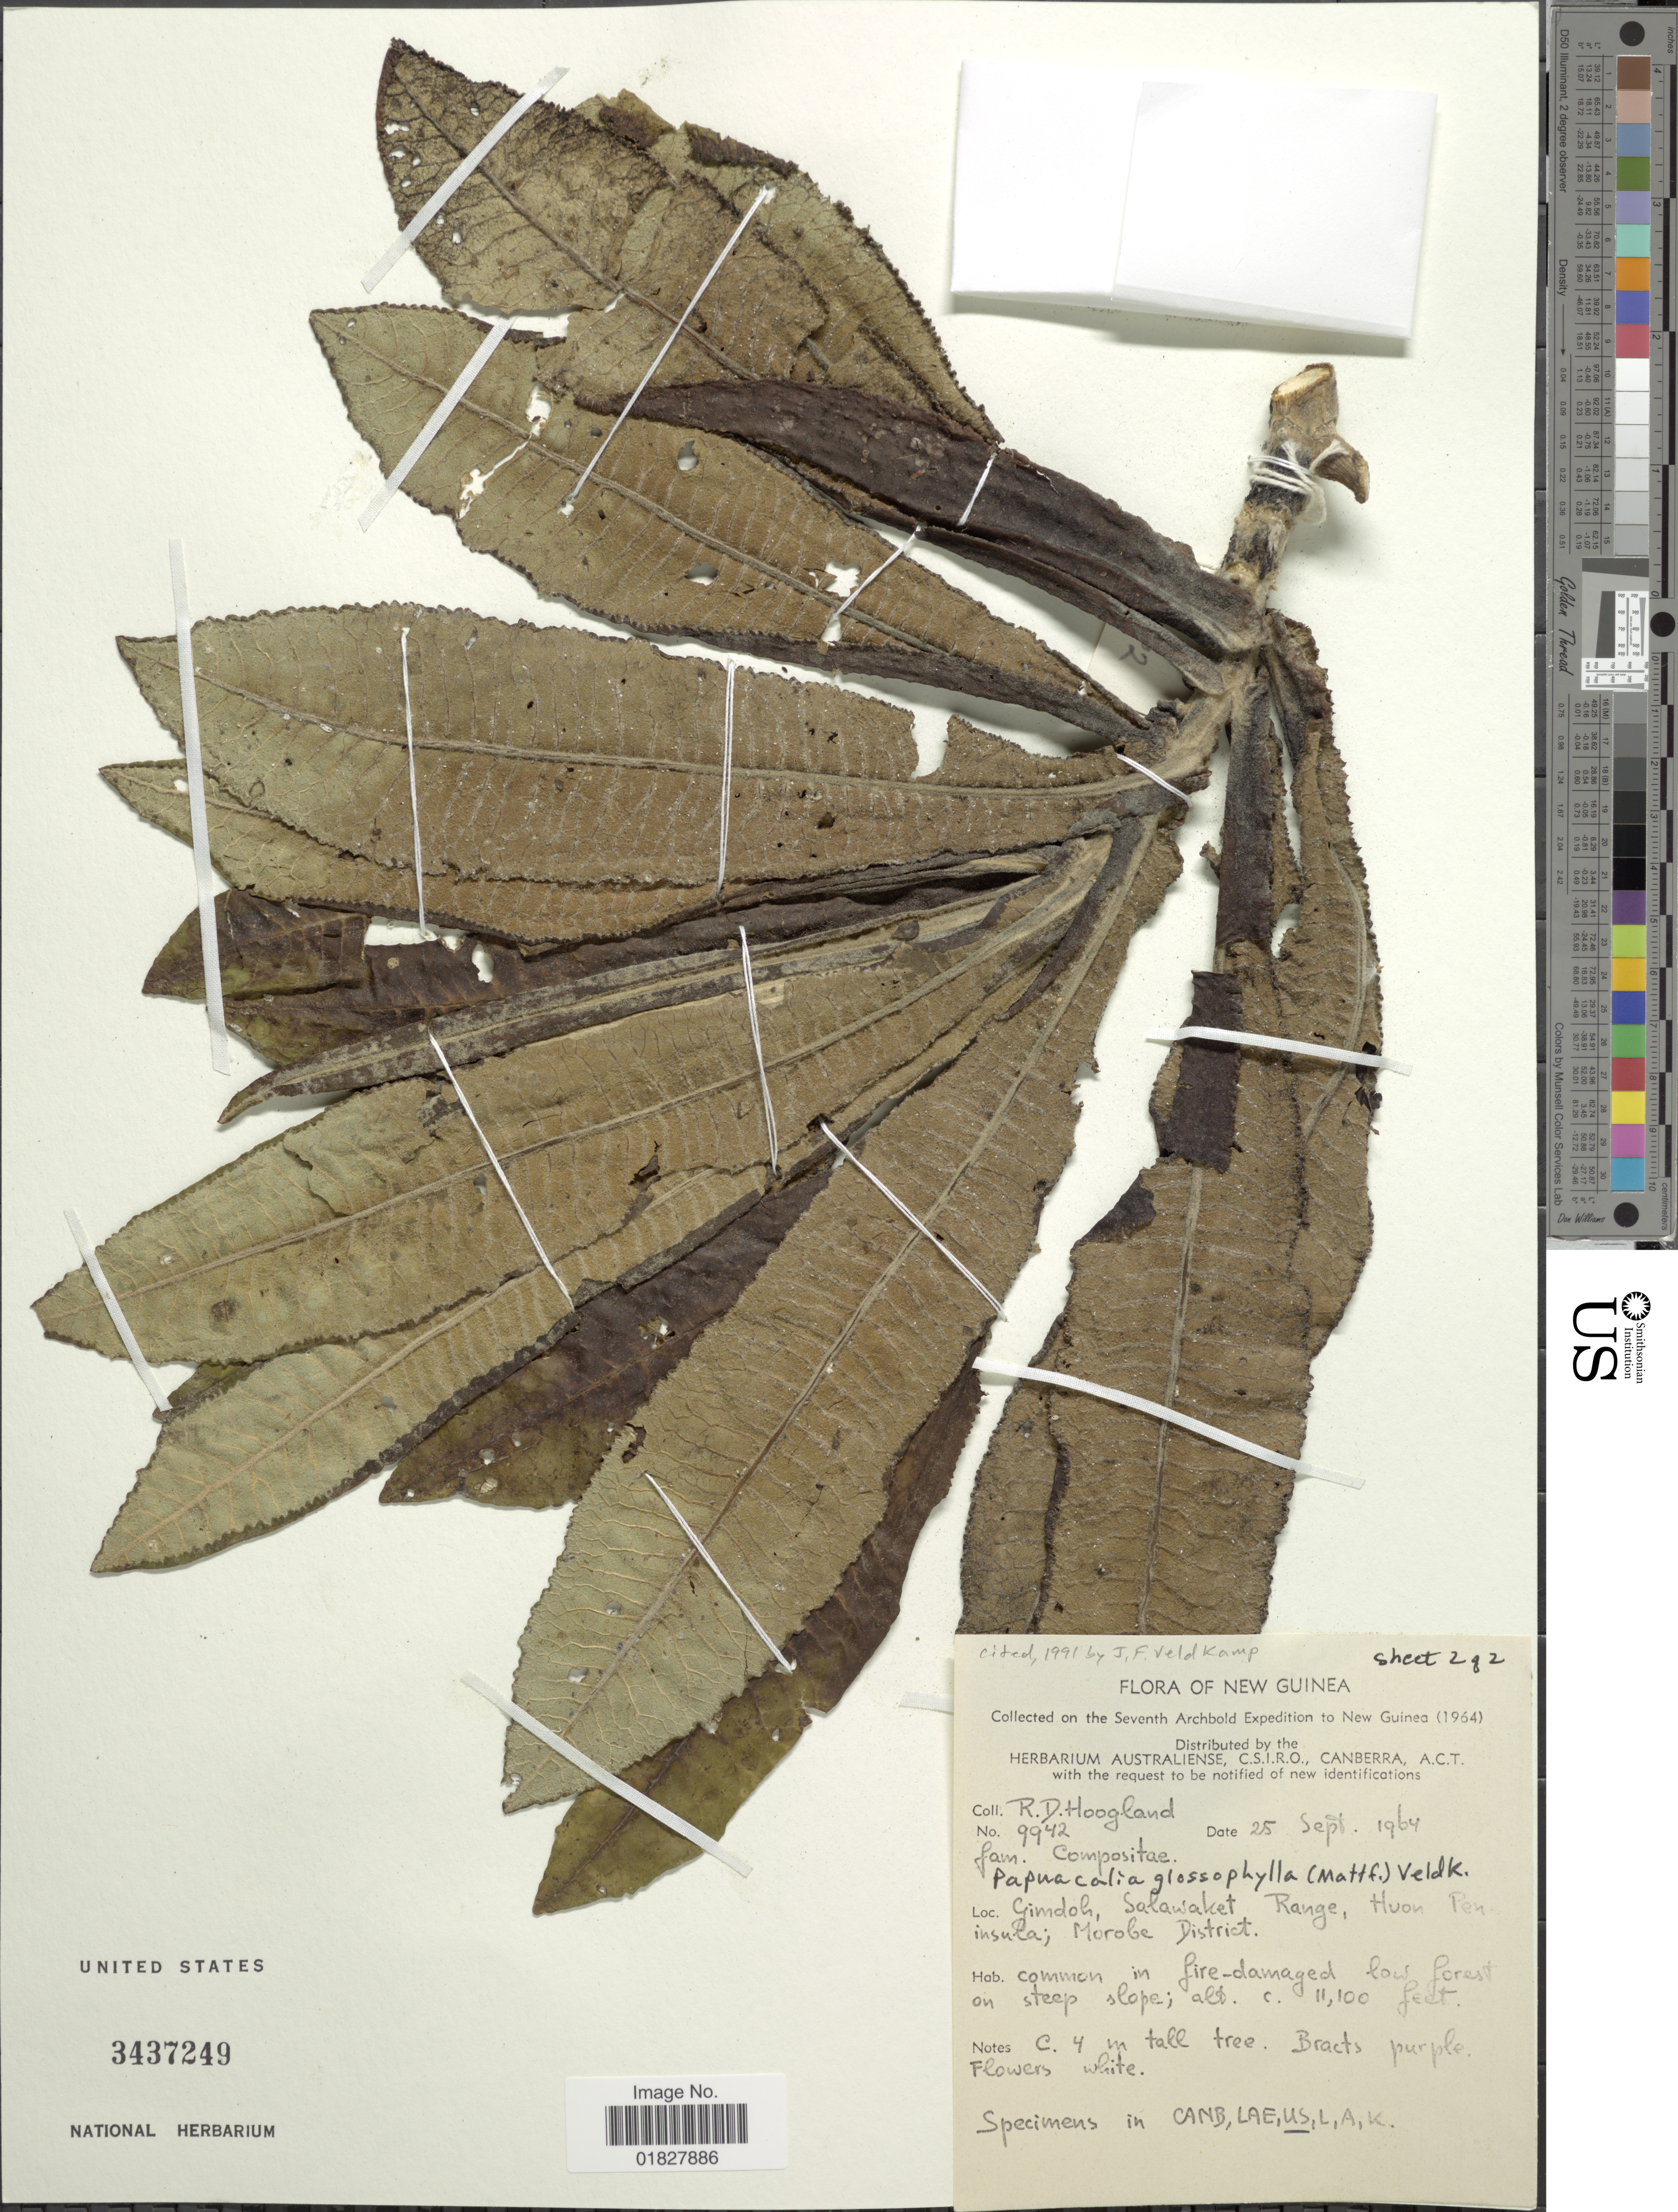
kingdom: Plantae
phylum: Tracheophyta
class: Magnoliopsida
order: Asterales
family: Asteraceae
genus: Papuacalia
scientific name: Papuacalia glossophylla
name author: (Mattf.) Veldkamp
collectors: R. D. Hoogland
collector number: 9942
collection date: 1964-09-25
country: Papua New Guinea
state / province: Morobe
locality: New Guinea, Gimdoh, Salawaket Range, Huon Peninsula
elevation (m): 3383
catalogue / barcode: US 3437249